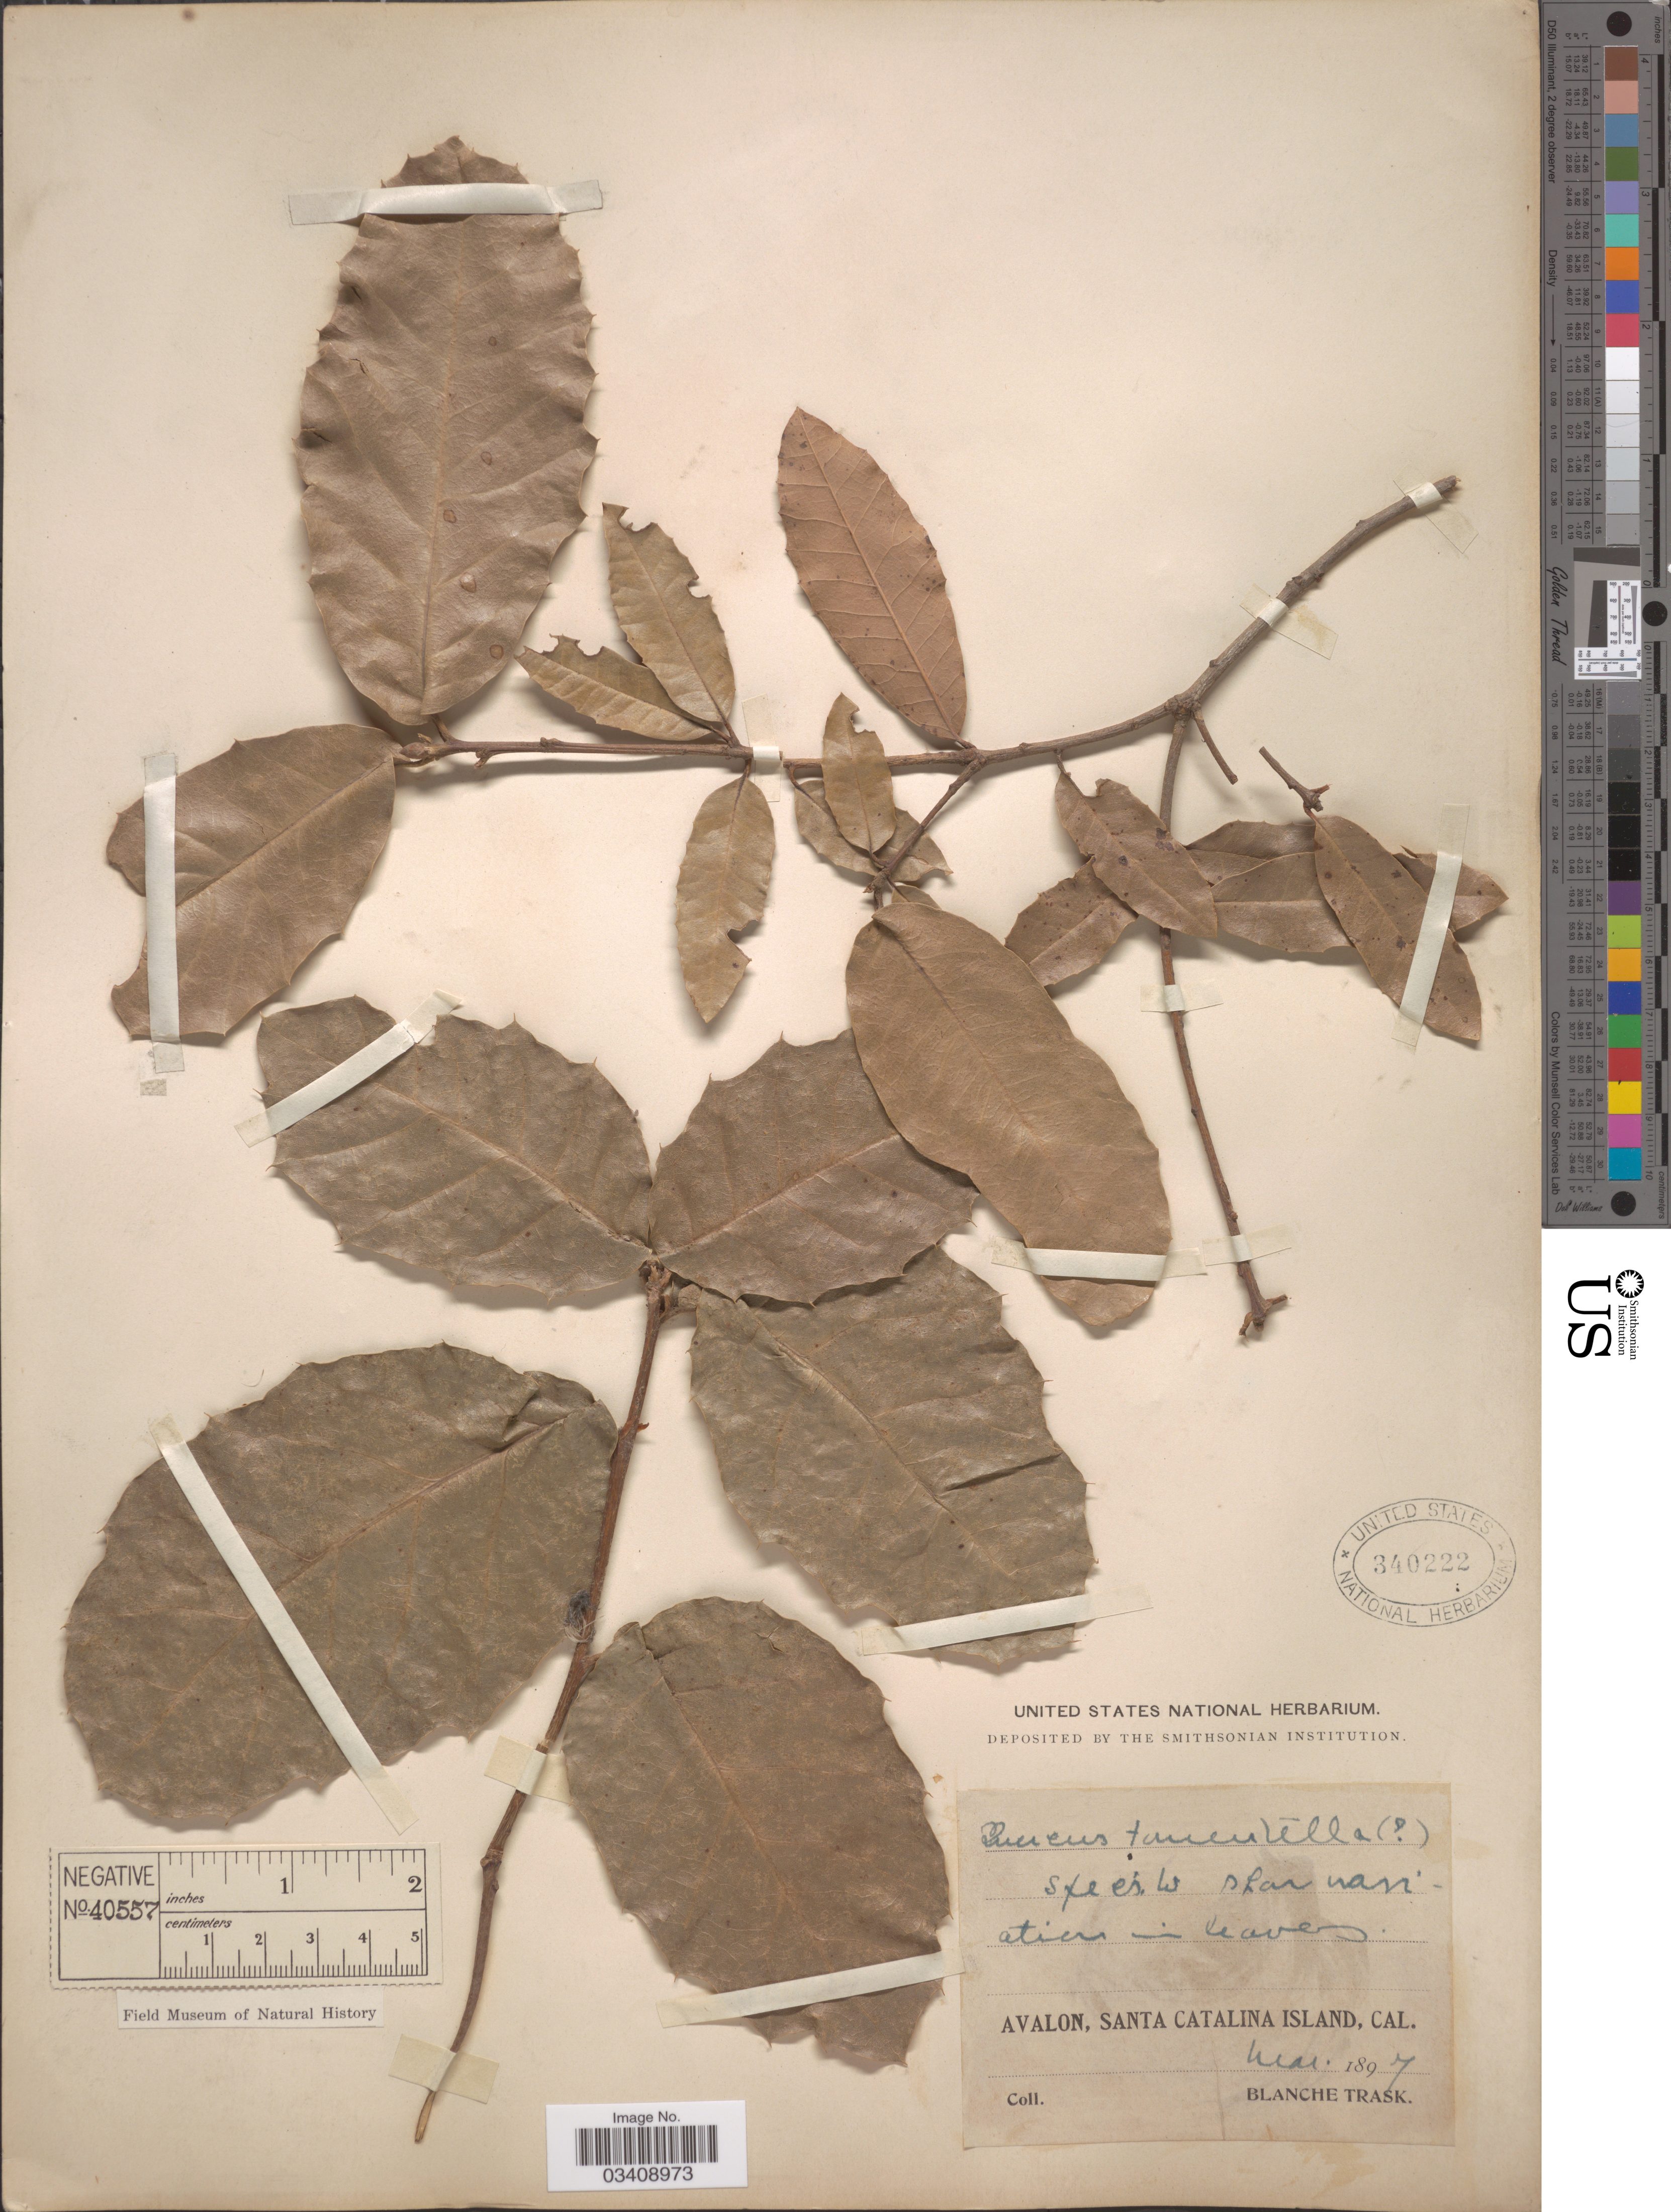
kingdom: Plantae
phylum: Tracheophyta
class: Magnoliopsida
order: Fagales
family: Fagaceae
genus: Quercus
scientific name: Quercus tomentella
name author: Engelm.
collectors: B. Trask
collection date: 1897-03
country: United States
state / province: California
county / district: Los Angeles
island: Santa Catalina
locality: Avalon, Santa Catalina Island.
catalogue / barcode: US 340222